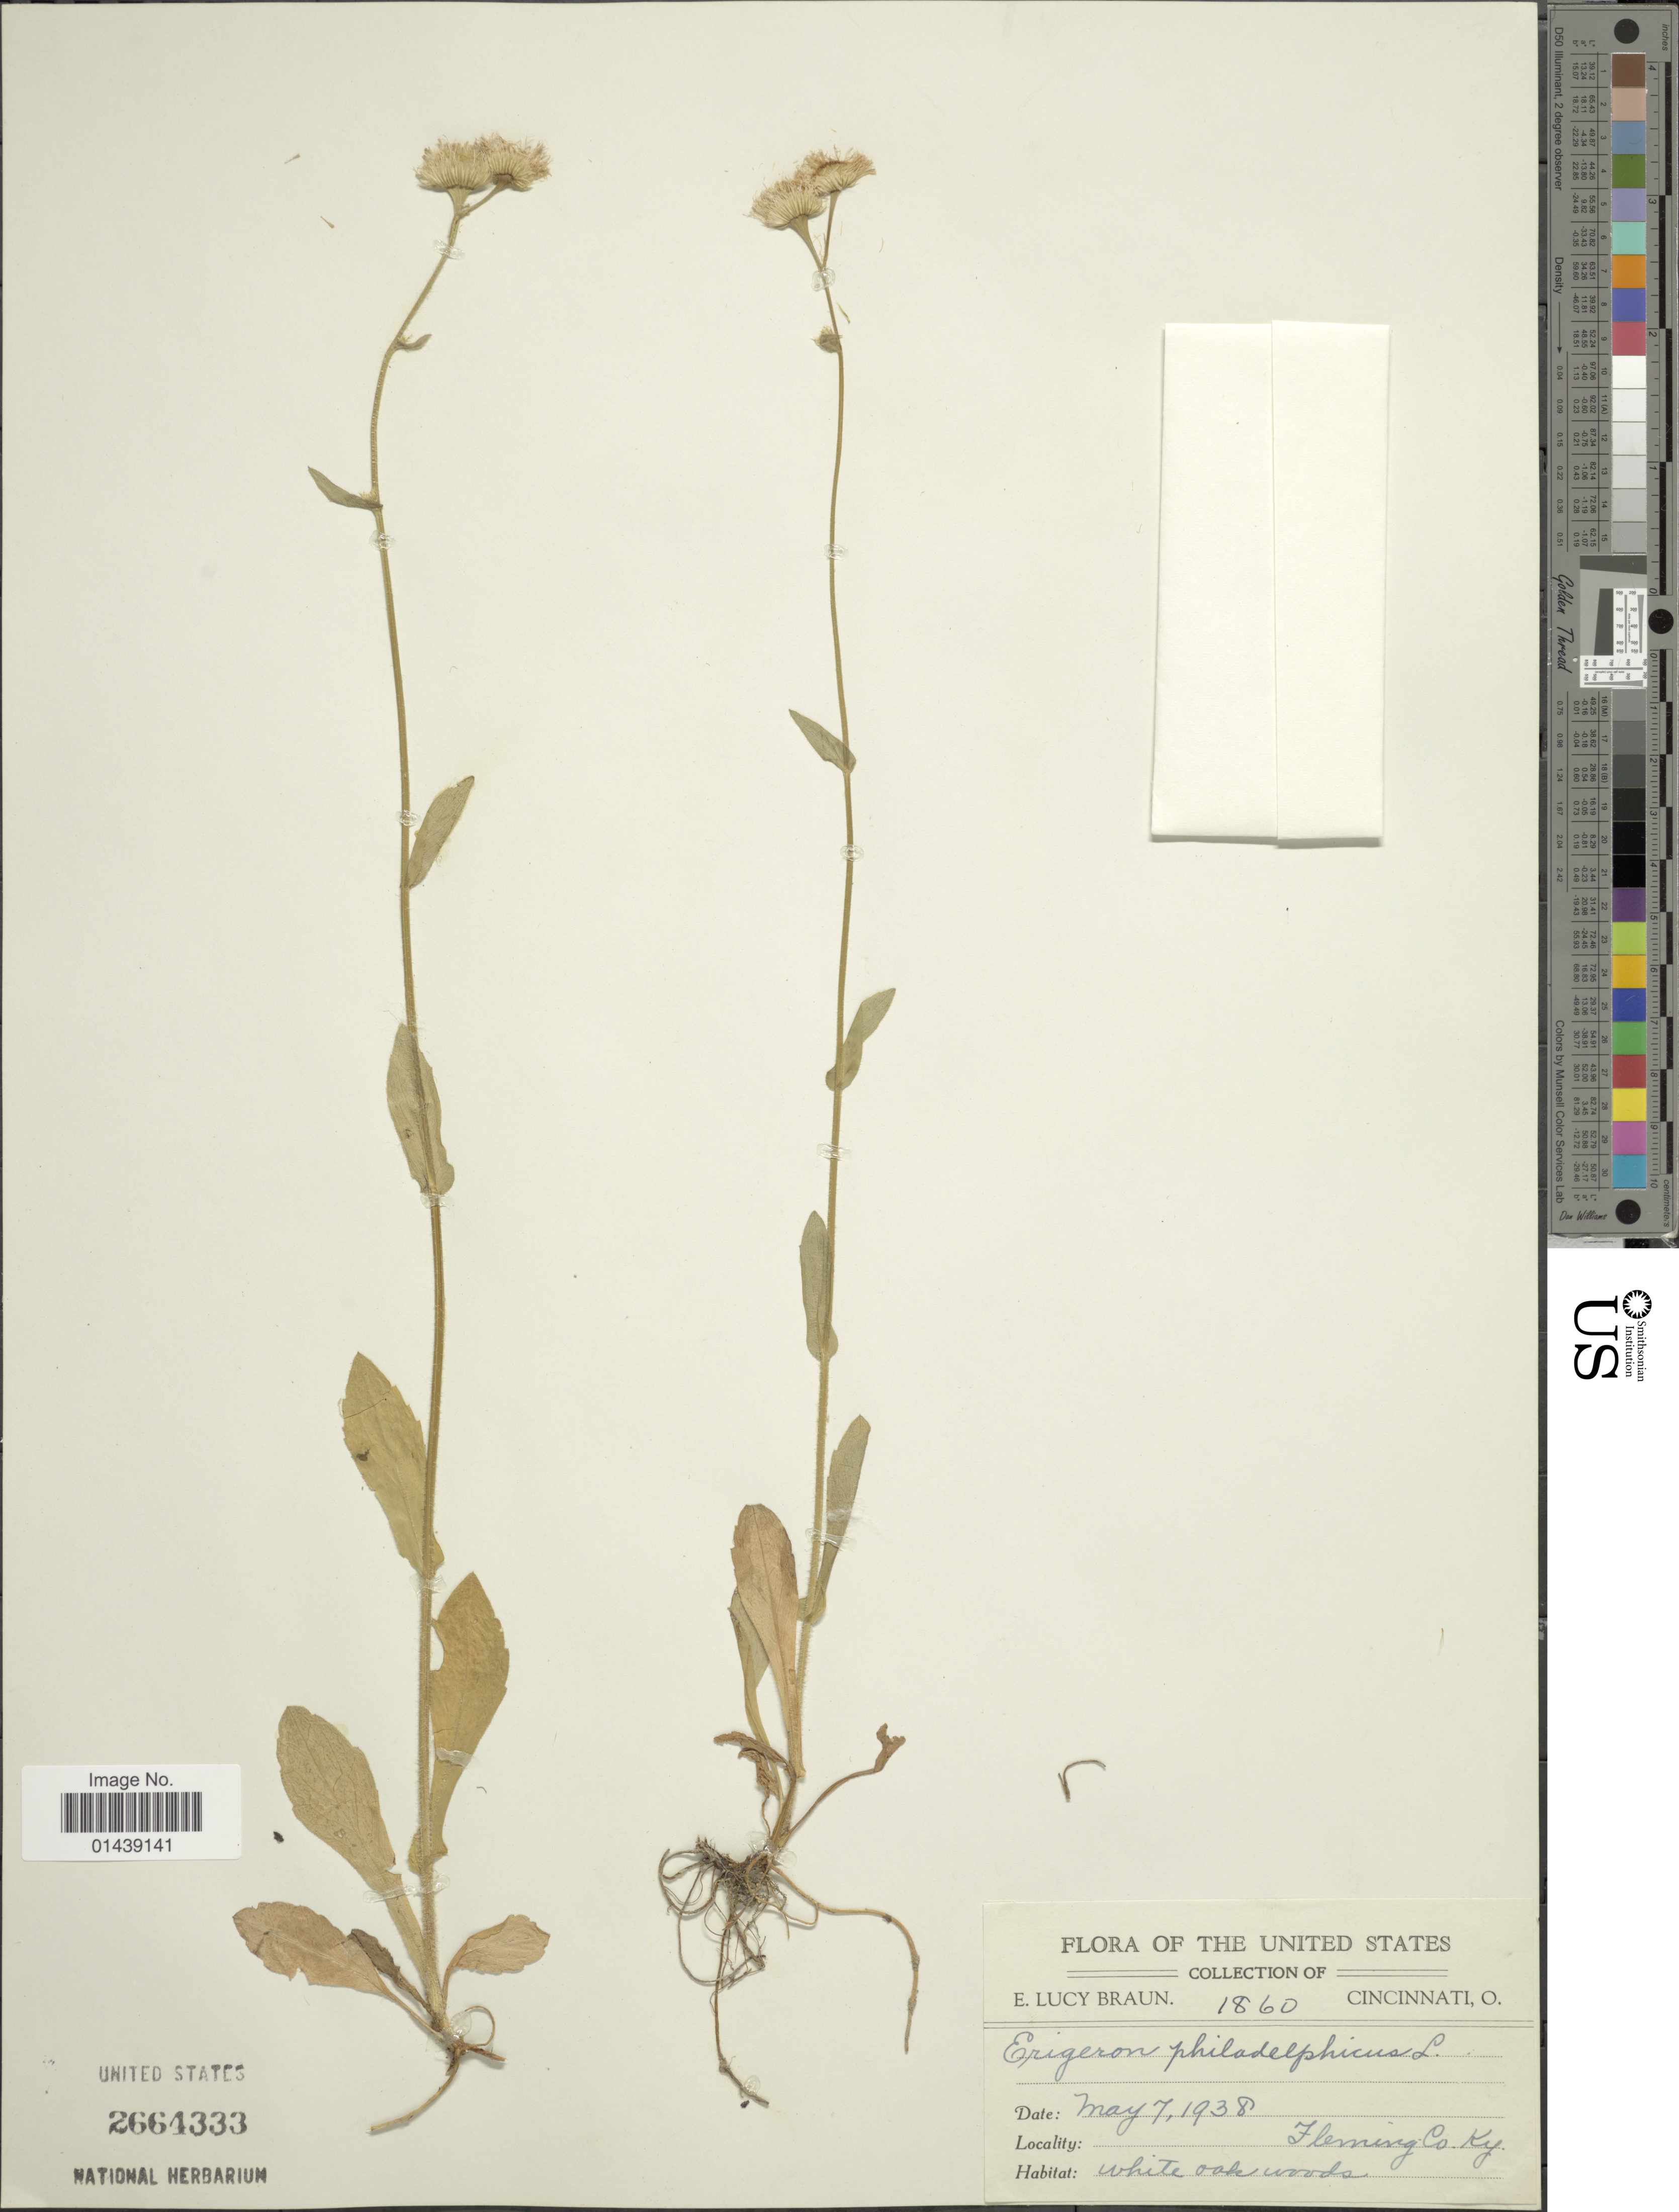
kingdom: Plantae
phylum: Tracheophyta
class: Magnoliopsida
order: Asterales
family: Asteraceae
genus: Erigeron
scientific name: Erigeron philadelphicus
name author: L.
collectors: E. L. Braun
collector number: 1860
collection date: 1938-05-07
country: United States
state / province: Kentucky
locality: Fleming Co.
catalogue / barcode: US 2664333